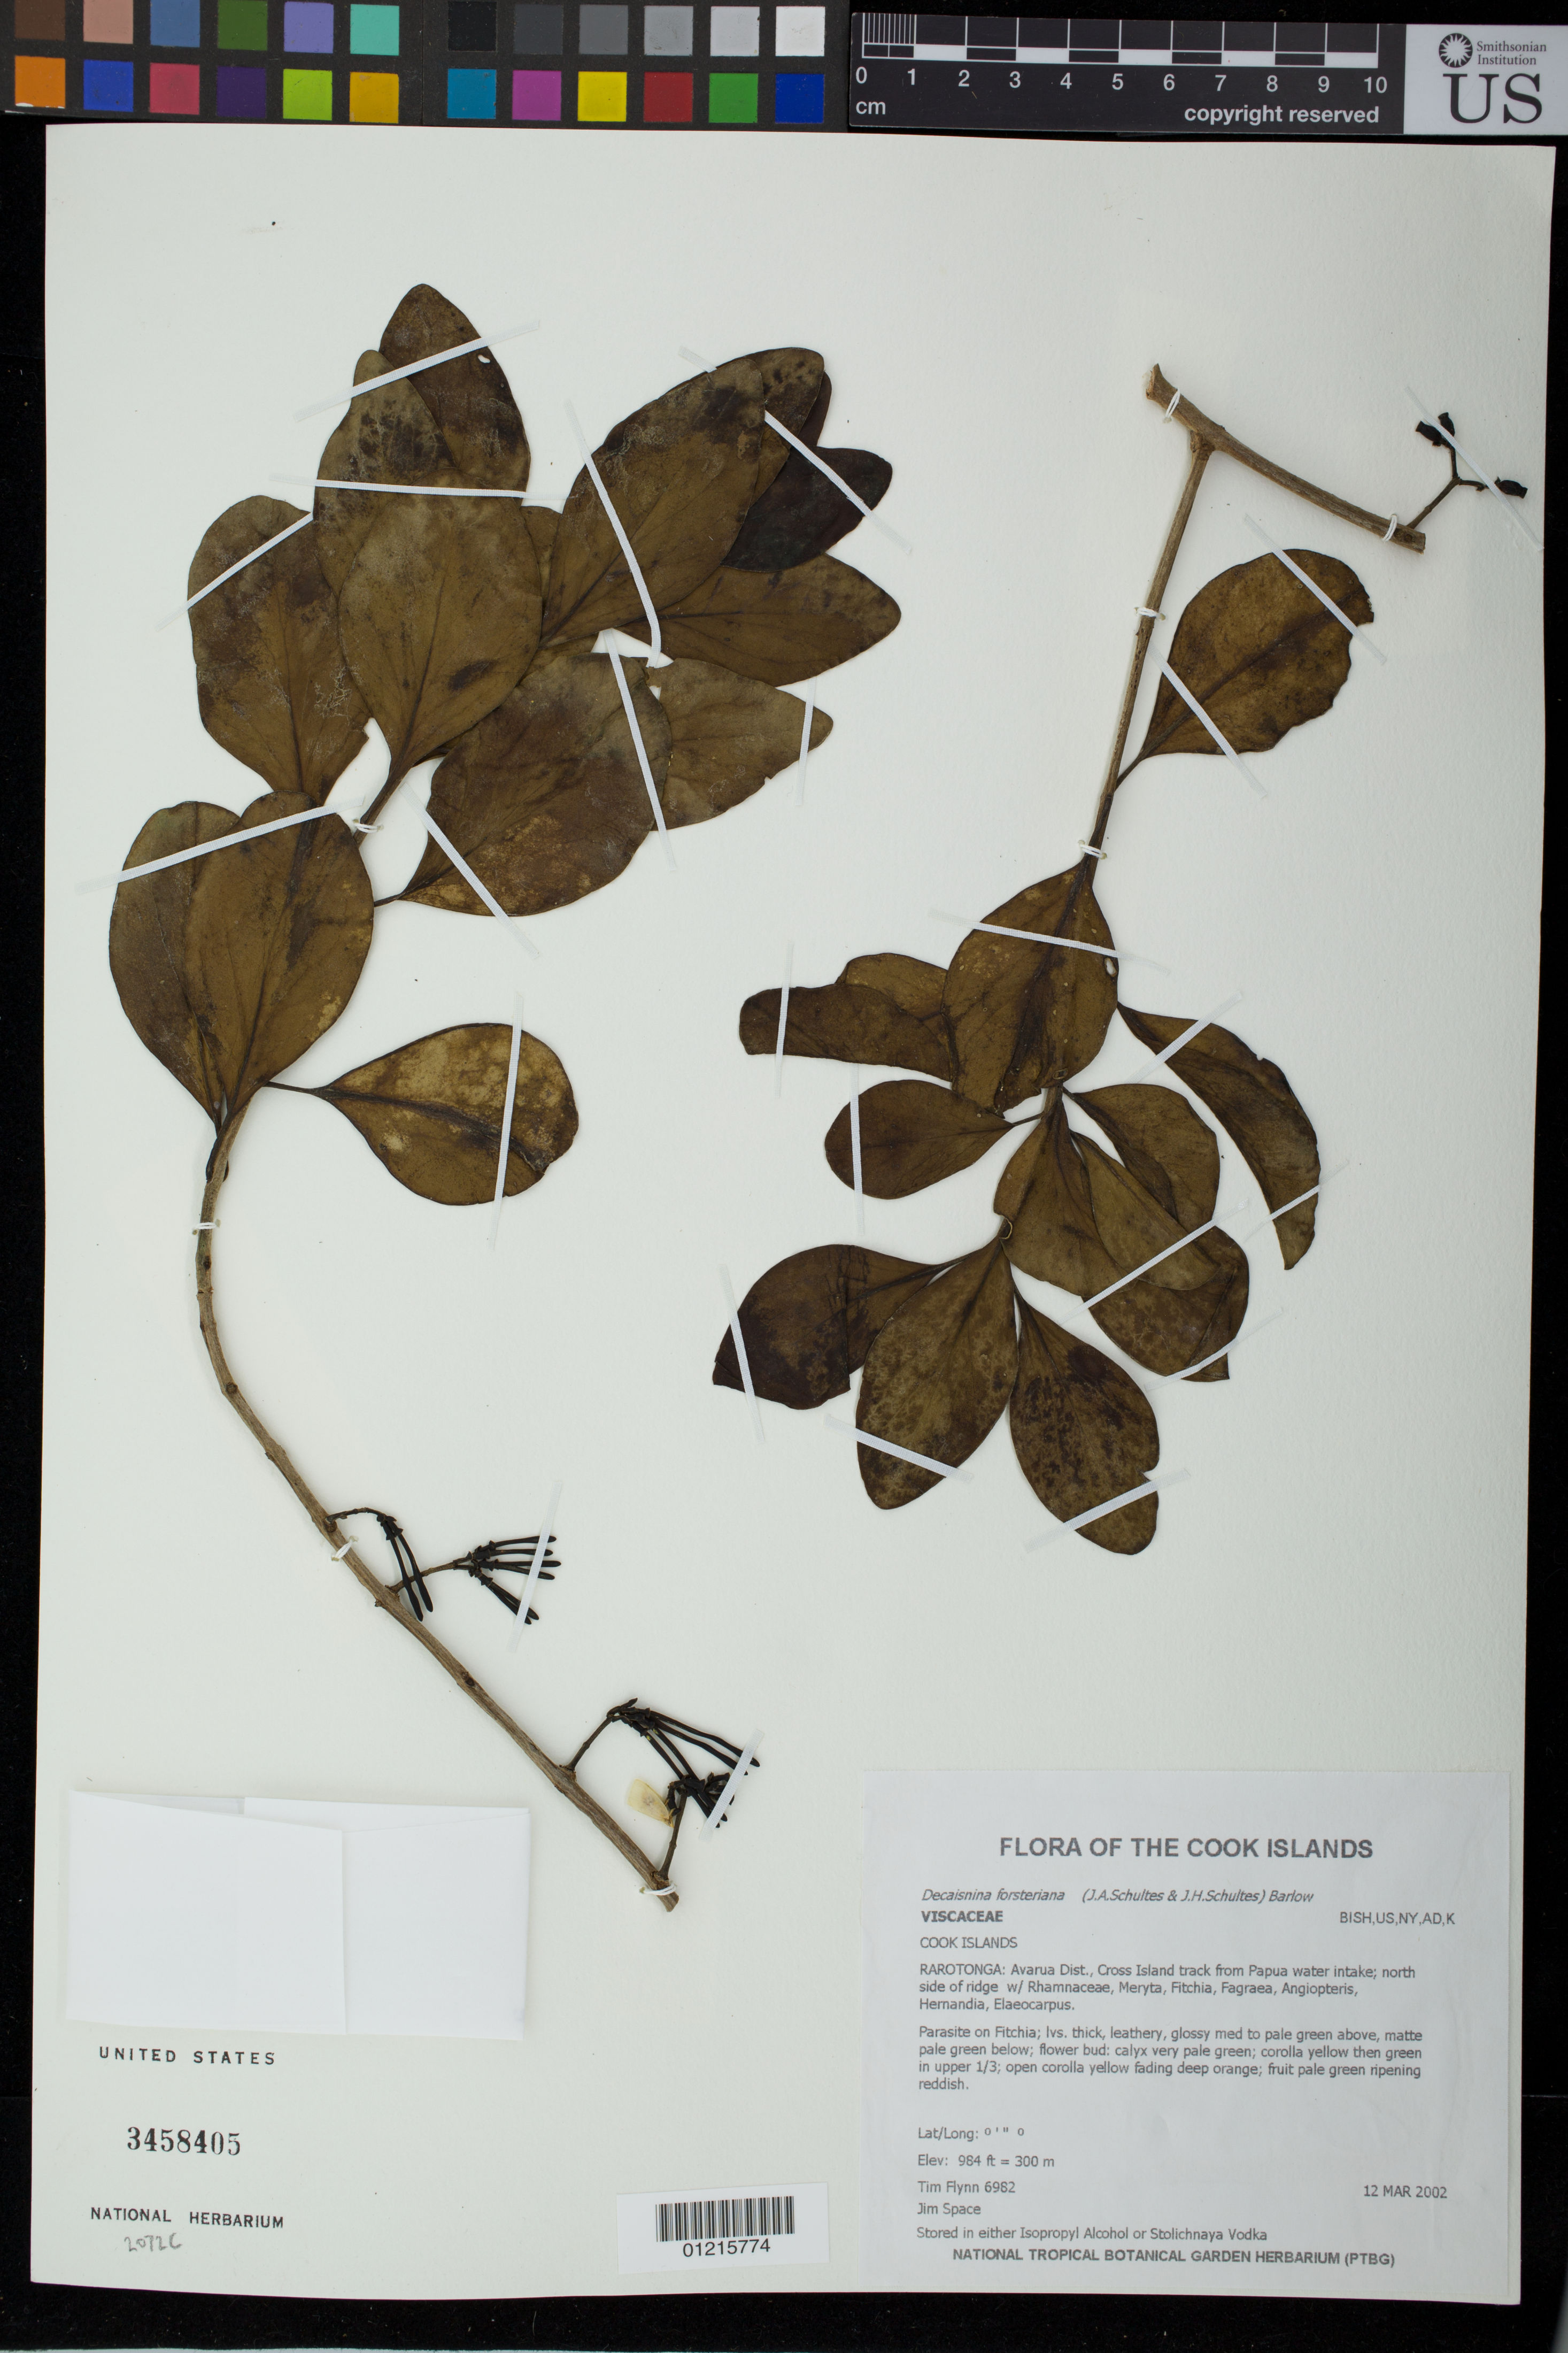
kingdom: Plantae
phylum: Tracheophyta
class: Magnoliopsida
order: Santalales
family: Loranthaceae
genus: Decaisnina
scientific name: Decaisnina forsteriana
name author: (Schult. & Schult. f.) Barlow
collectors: T. W. Flynn & J. Space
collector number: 6982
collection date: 2002-03-12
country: Cook Islands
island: Rarotonga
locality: Avarua Dist., Cross Island track from Papua water intake; north side of ridge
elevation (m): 300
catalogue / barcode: US 3458405